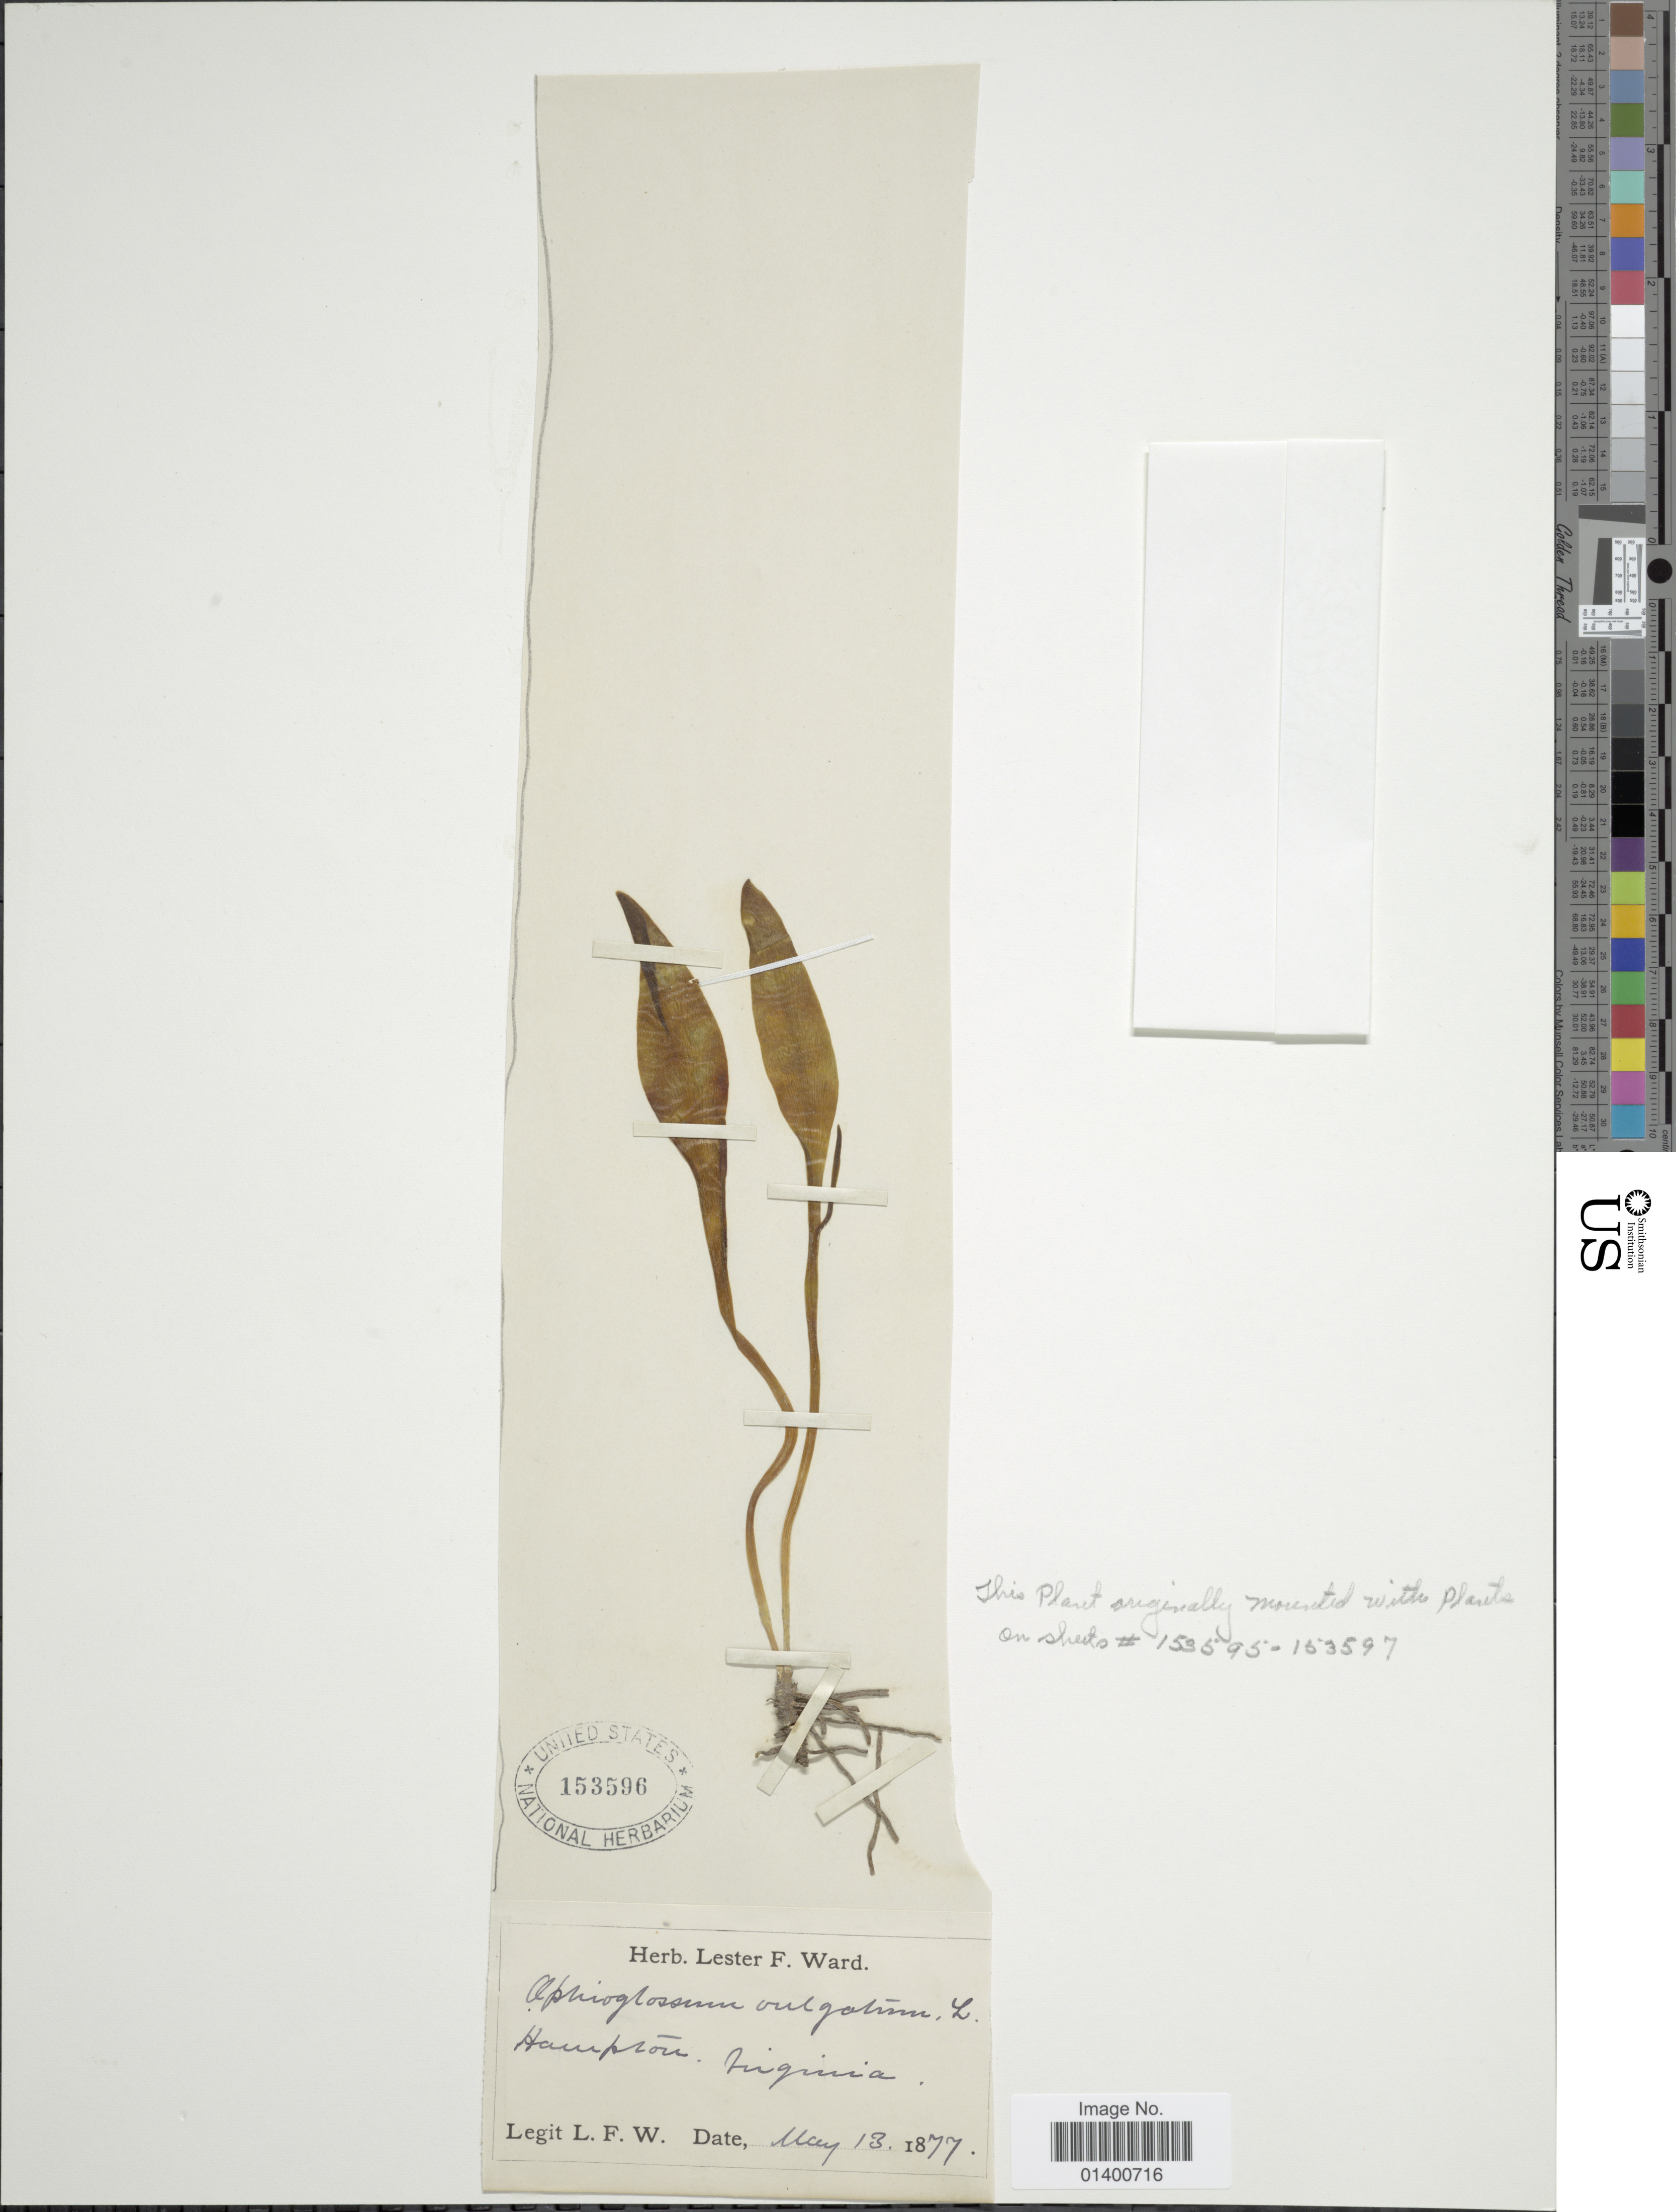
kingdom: Plantae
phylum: Tracheophyta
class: Polypodiopsida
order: Ophioglossales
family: Ophioglossaceae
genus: Ophioglossum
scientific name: Ophioglossum vulgatum var. pseudopodum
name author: (S.F. Blake) Farw.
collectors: L. F. Ward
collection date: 1877-05-13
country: United States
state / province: Virginia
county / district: City of Hampton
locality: Hampton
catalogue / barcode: US 153596